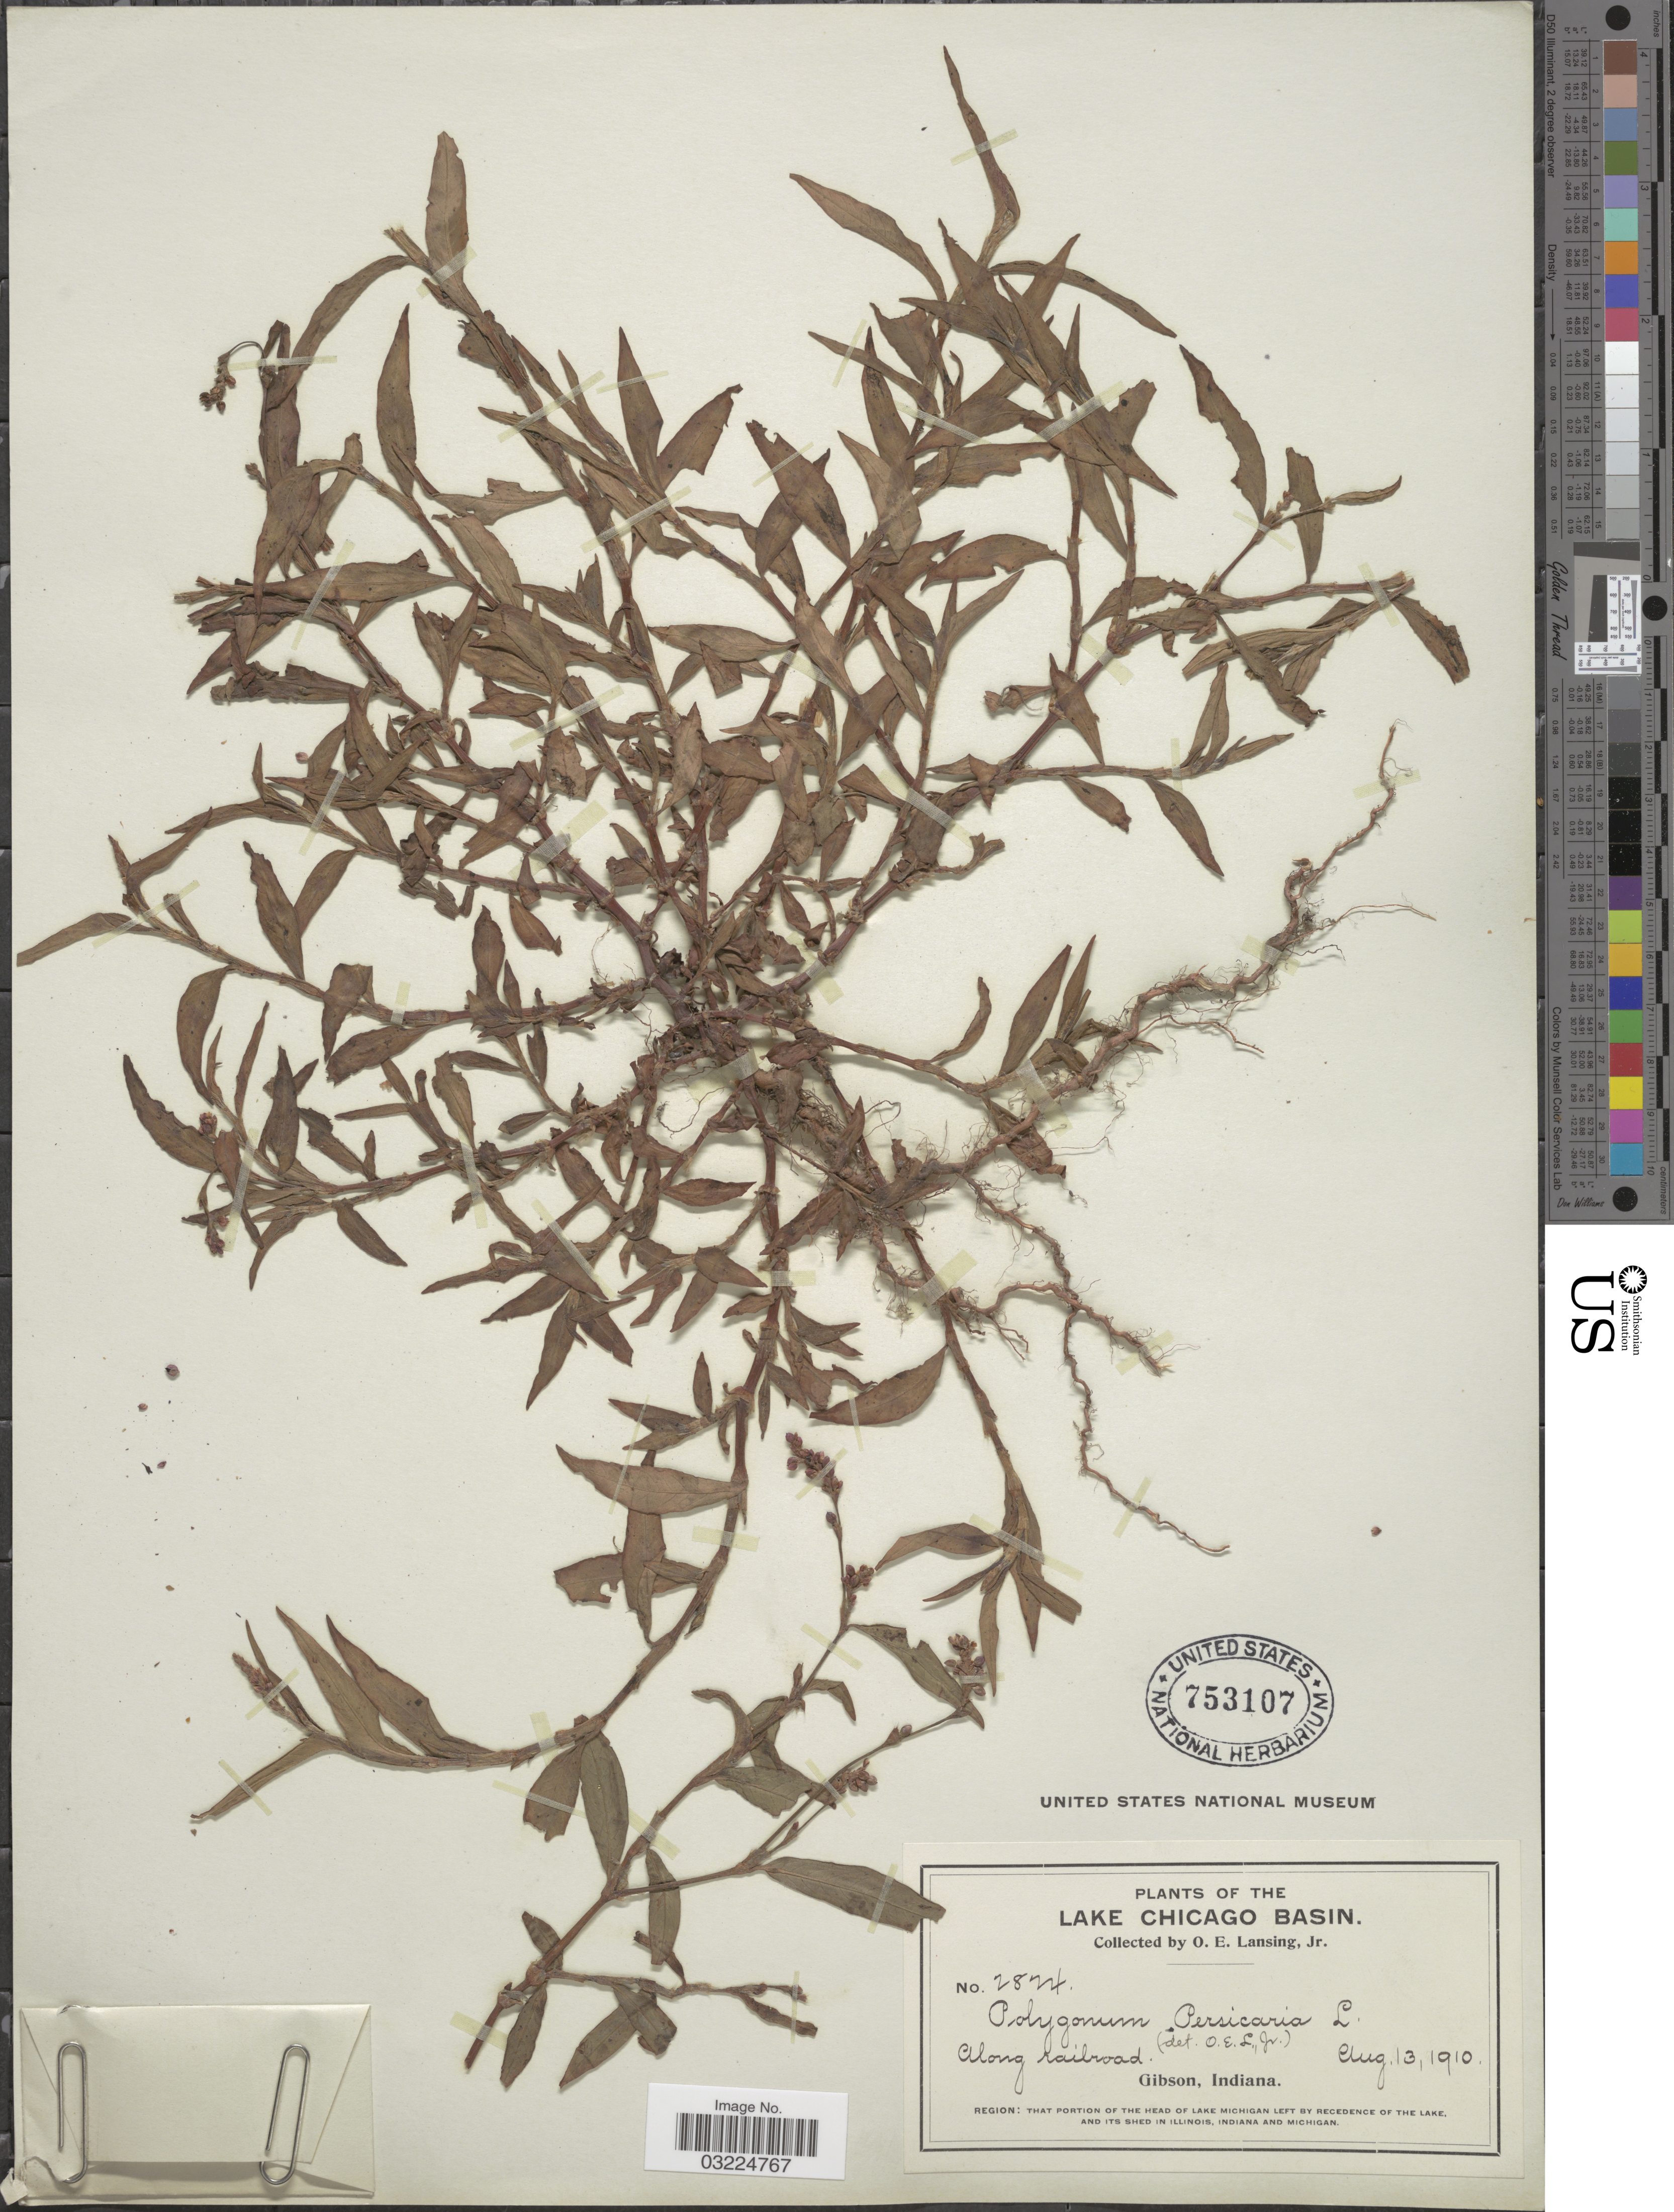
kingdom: Plantae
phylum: Tracheophyta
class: Magnoliopsida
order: Caryophyllales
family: Polygonaceae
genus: Persicaria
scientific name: Persicaria maculosa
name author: S.F. Gray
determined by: Atha, D. E.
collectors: O. Lansing Jr.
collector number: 2824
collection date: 1910-08-13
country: United States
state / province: Indiana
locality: Lake Chicago Basin. Gibson.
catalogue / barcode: US 753107